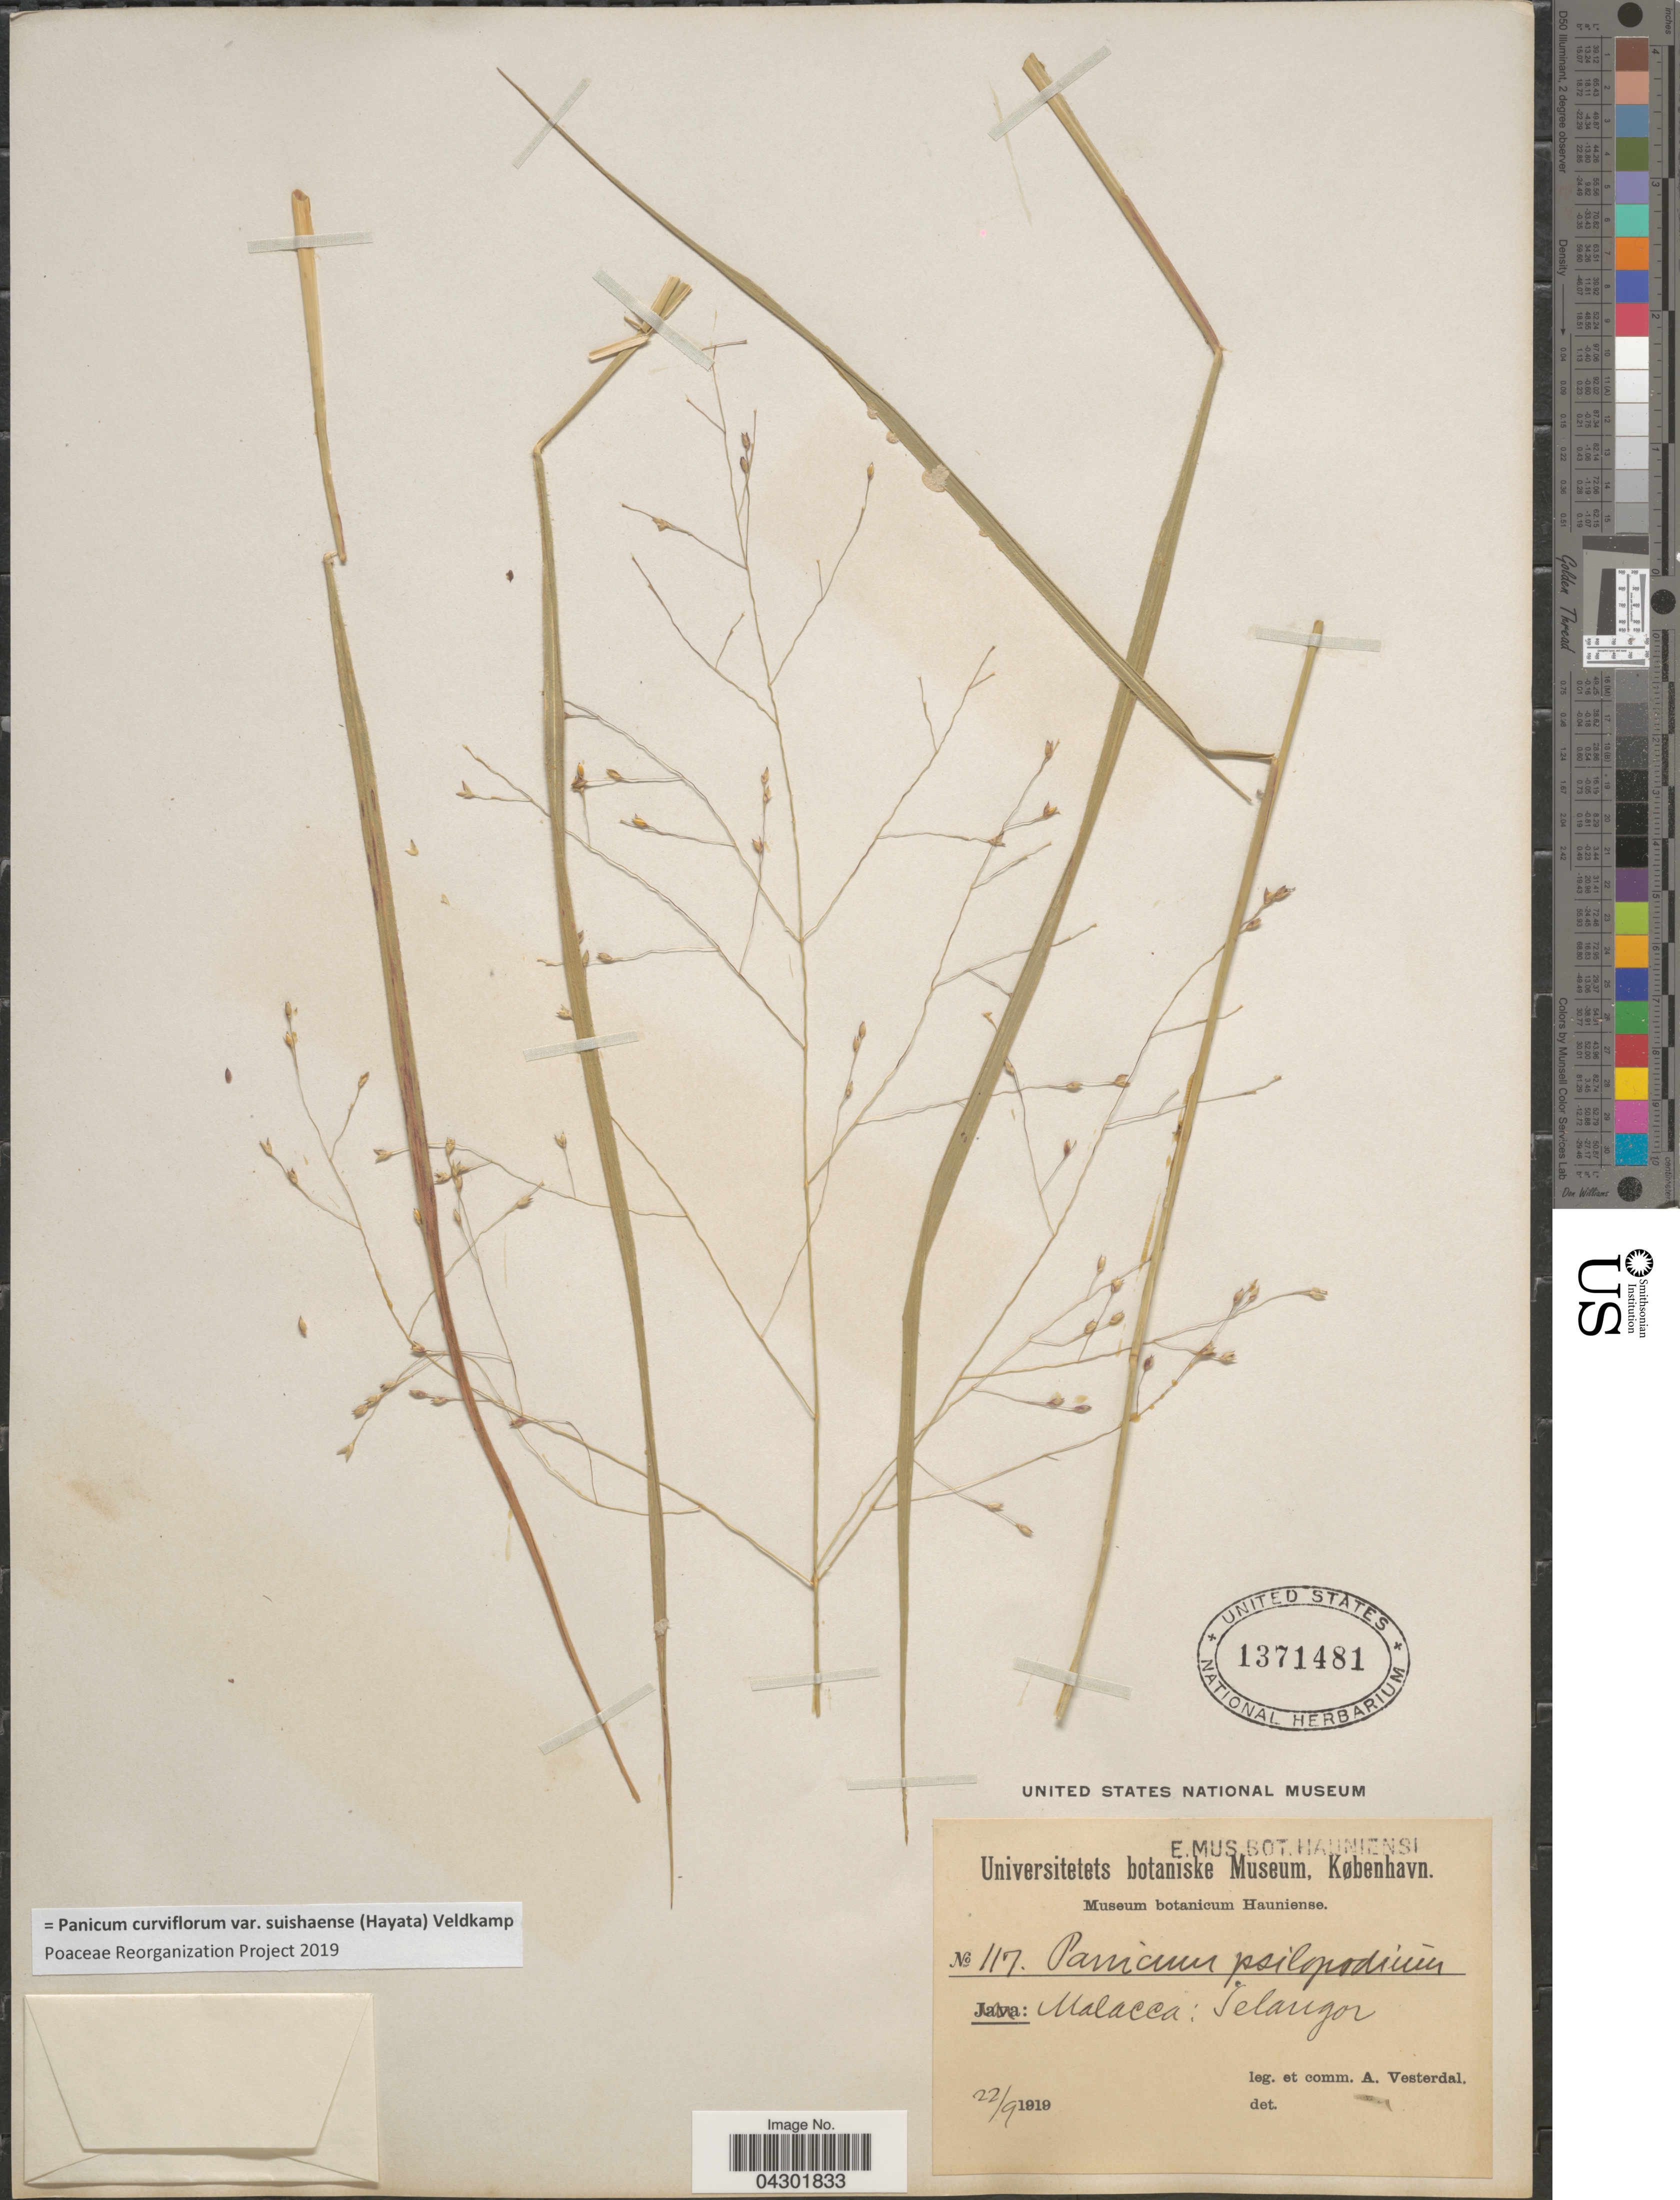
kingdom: Plantae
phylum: Tracheophyta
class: Liliopsida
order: Poales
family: Poaceae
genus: Panicum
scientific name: Panicum curviflorum var. suishaense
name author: (Hayata) Veldkamp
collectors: A. Vesterdal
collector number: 117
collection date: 1919-09-22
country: Malaysia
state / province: Selangor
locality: Malacca. Selangor.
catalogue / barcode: US 1371481